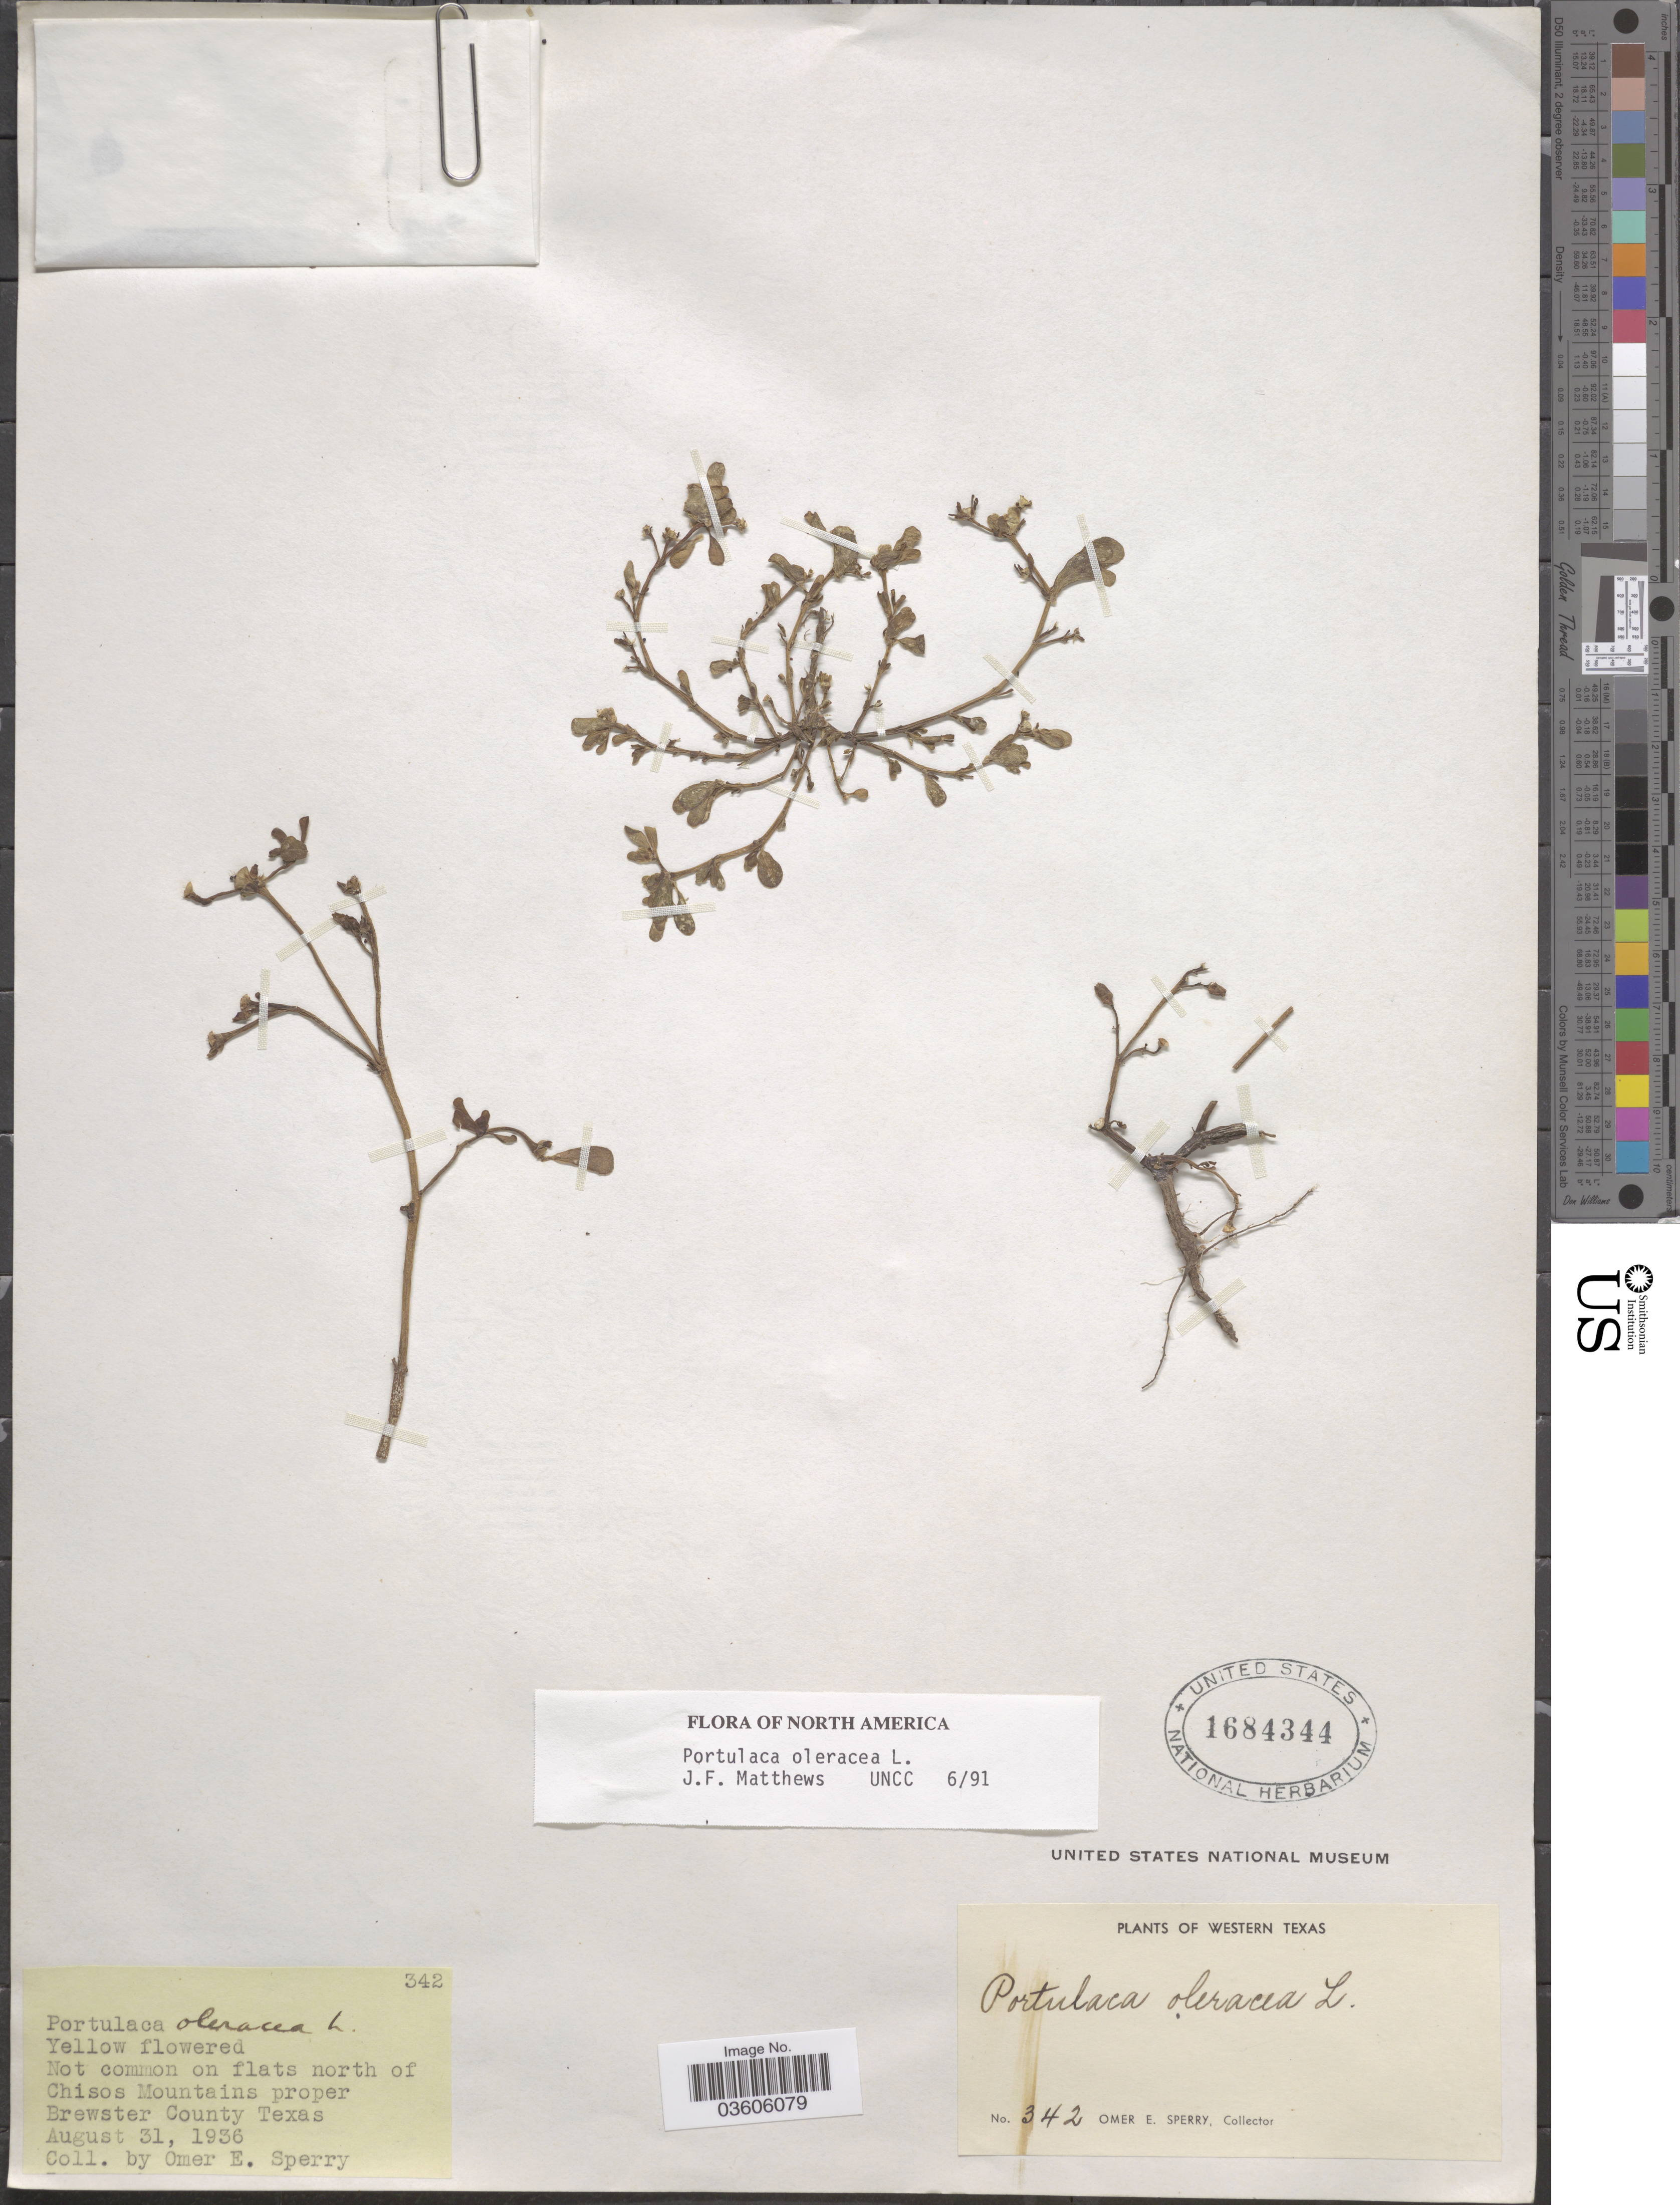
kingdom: Plantae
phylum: Tracheophyta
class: Magnoliopsida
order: Caryophyllales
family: Portulacaceae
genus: Portulaca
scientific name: Portulaca oleracea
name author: L.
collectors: O. E. Sperry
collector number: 342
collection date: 1936-08-31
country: United States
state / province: Texas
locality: Western Texas. North of Chisos Mountains proper Brewster County.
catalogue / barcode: US 1684344